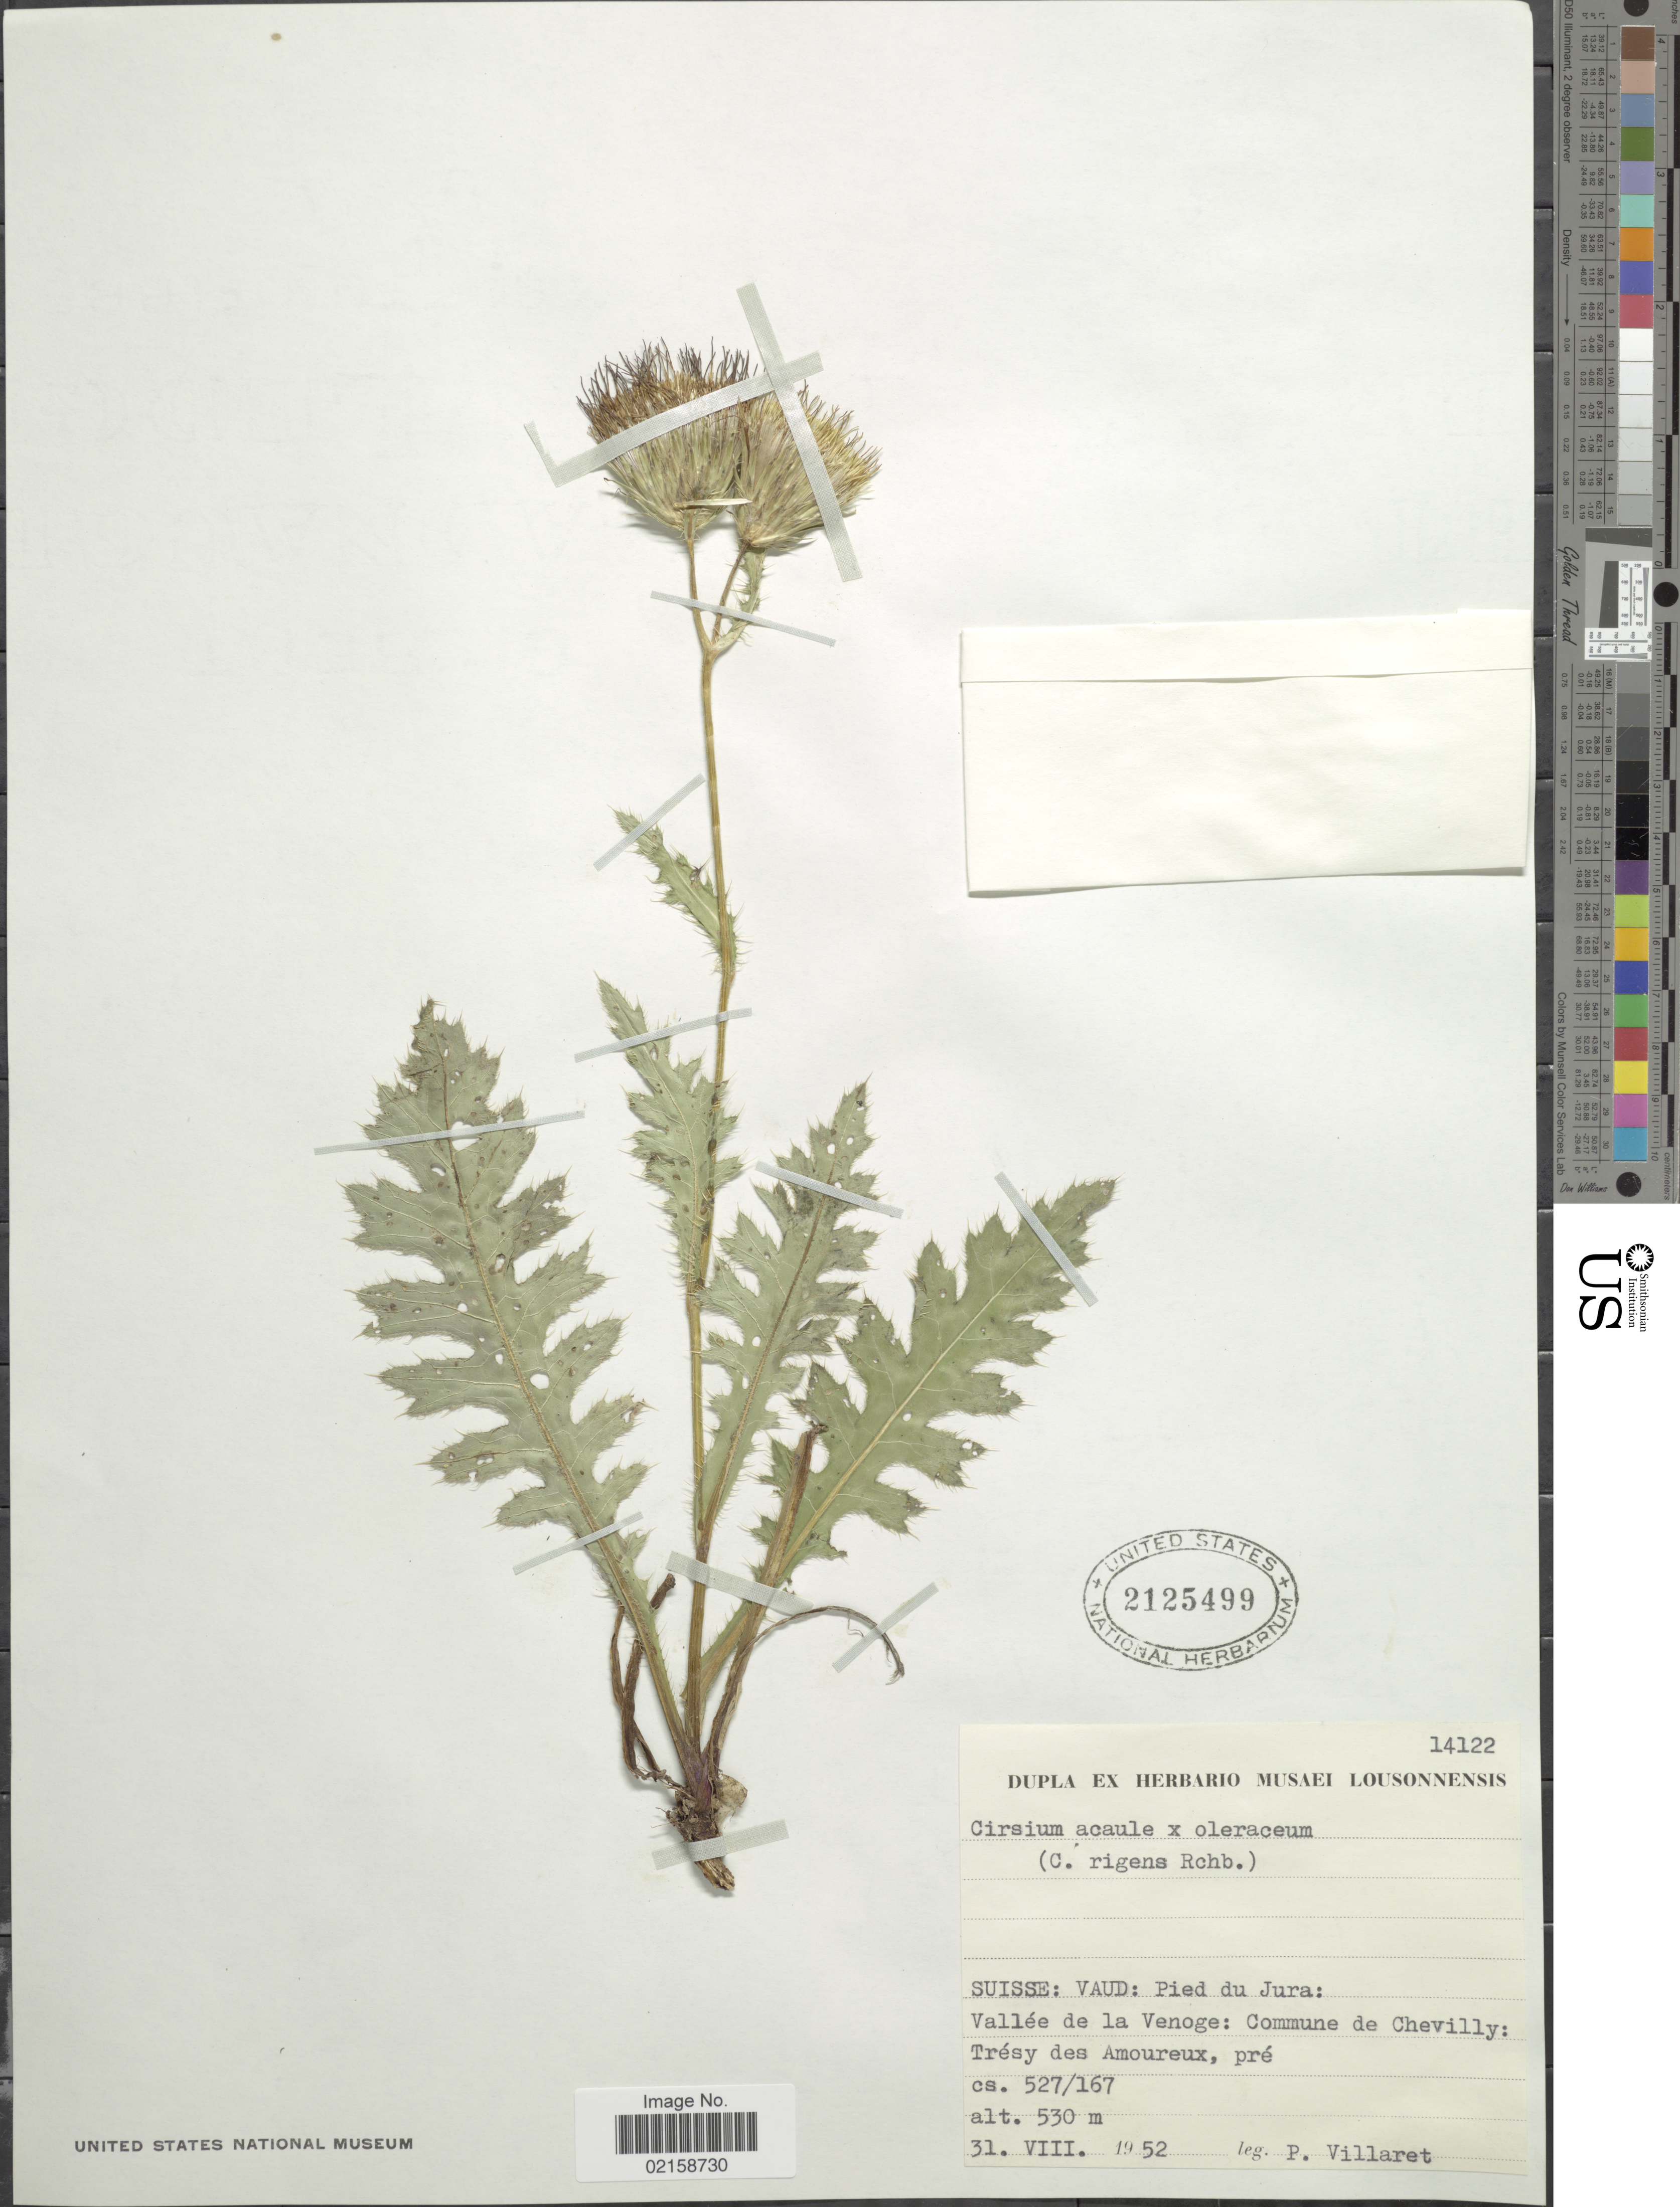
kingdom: Plantae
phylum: Tracheophyta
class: Magnoliopsida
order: Asterales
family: Asteraceae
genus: Cirsium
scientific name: Cirsium acaule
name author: (L.) Scop.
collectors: P. Villaret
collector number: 14122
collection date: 1952-08-31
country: Switzerland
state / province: Vaud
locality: Suisse: Pied du Jura: Vallee de la Venoge: Commune de Chevilly: Tresy des Amoureux, pre.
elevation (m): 530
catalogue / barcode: US 2125499